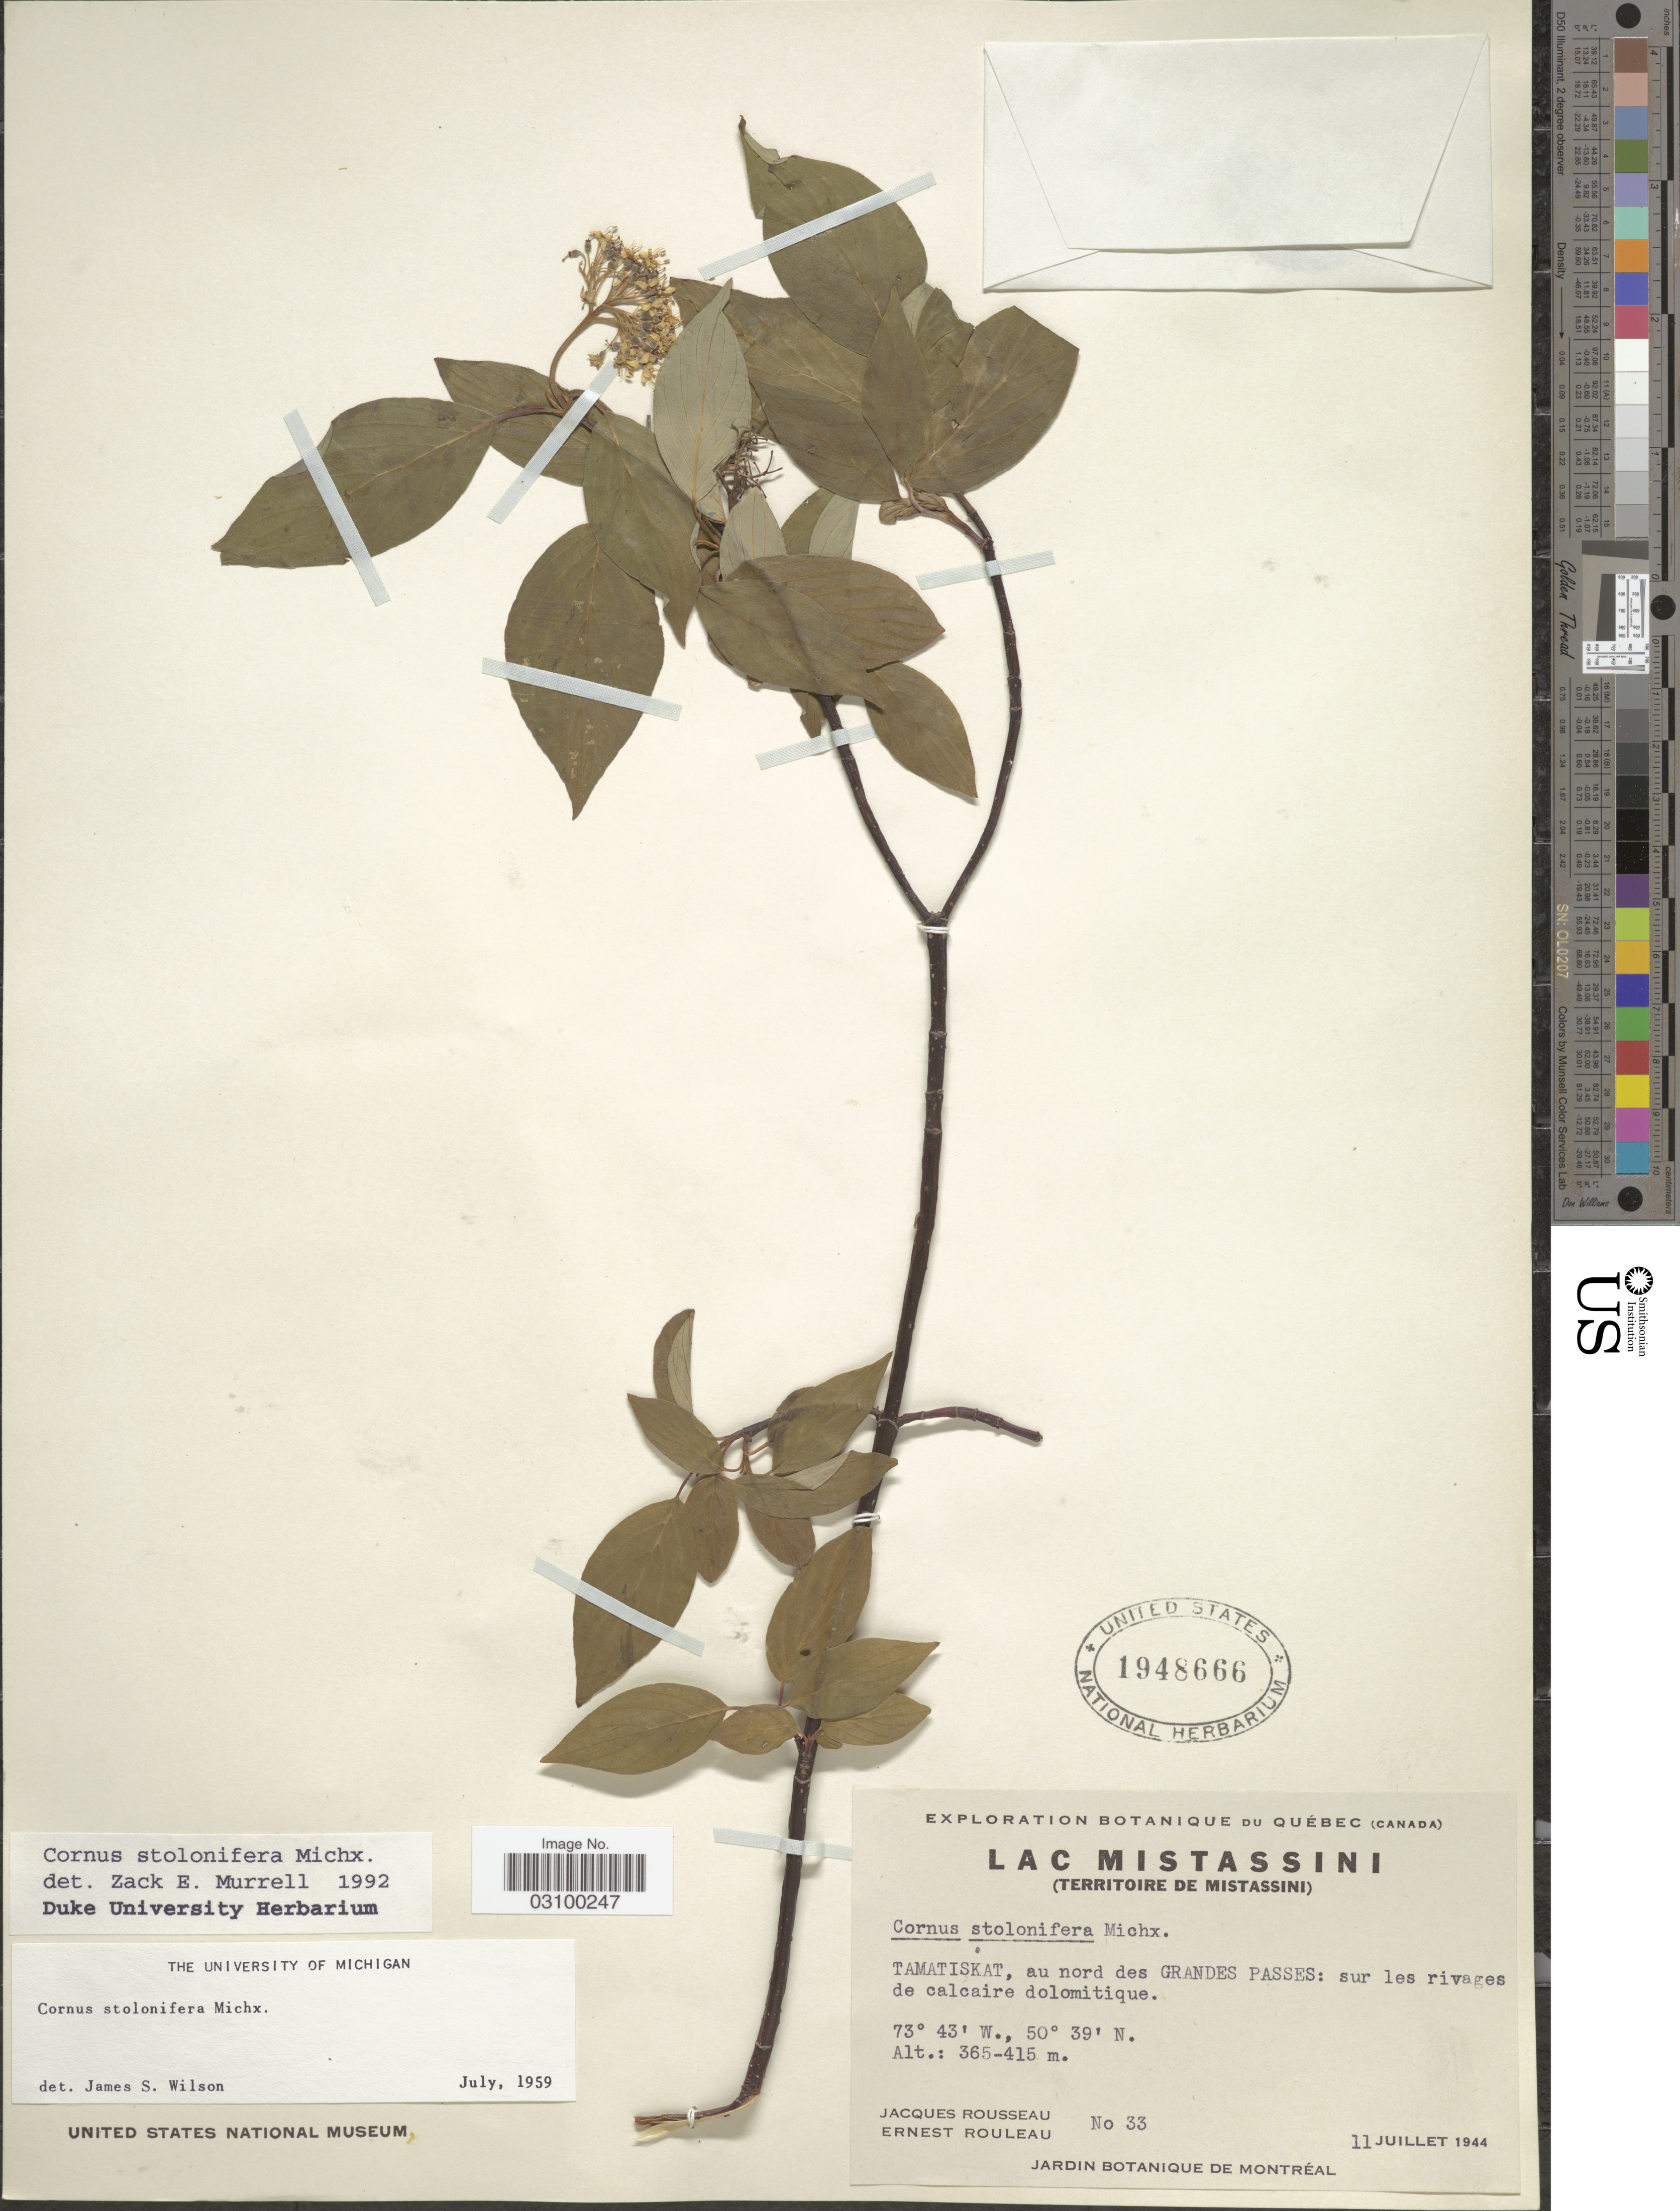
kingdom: Plantae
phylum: Tracheophyta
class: Magnoliopsida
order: Cornales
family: Cornaceae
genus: Cornus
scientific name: Cornus sericea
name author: L.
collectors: J. Rousseau & E. Rouleau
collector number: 33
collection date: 1944-07-11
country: Canada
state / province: Quebec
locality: Lac Mistassini. (Territoire de Mistassini). Tamatiskat, au nord des Grandes Passes.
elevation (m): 365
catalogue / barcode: US 1948666